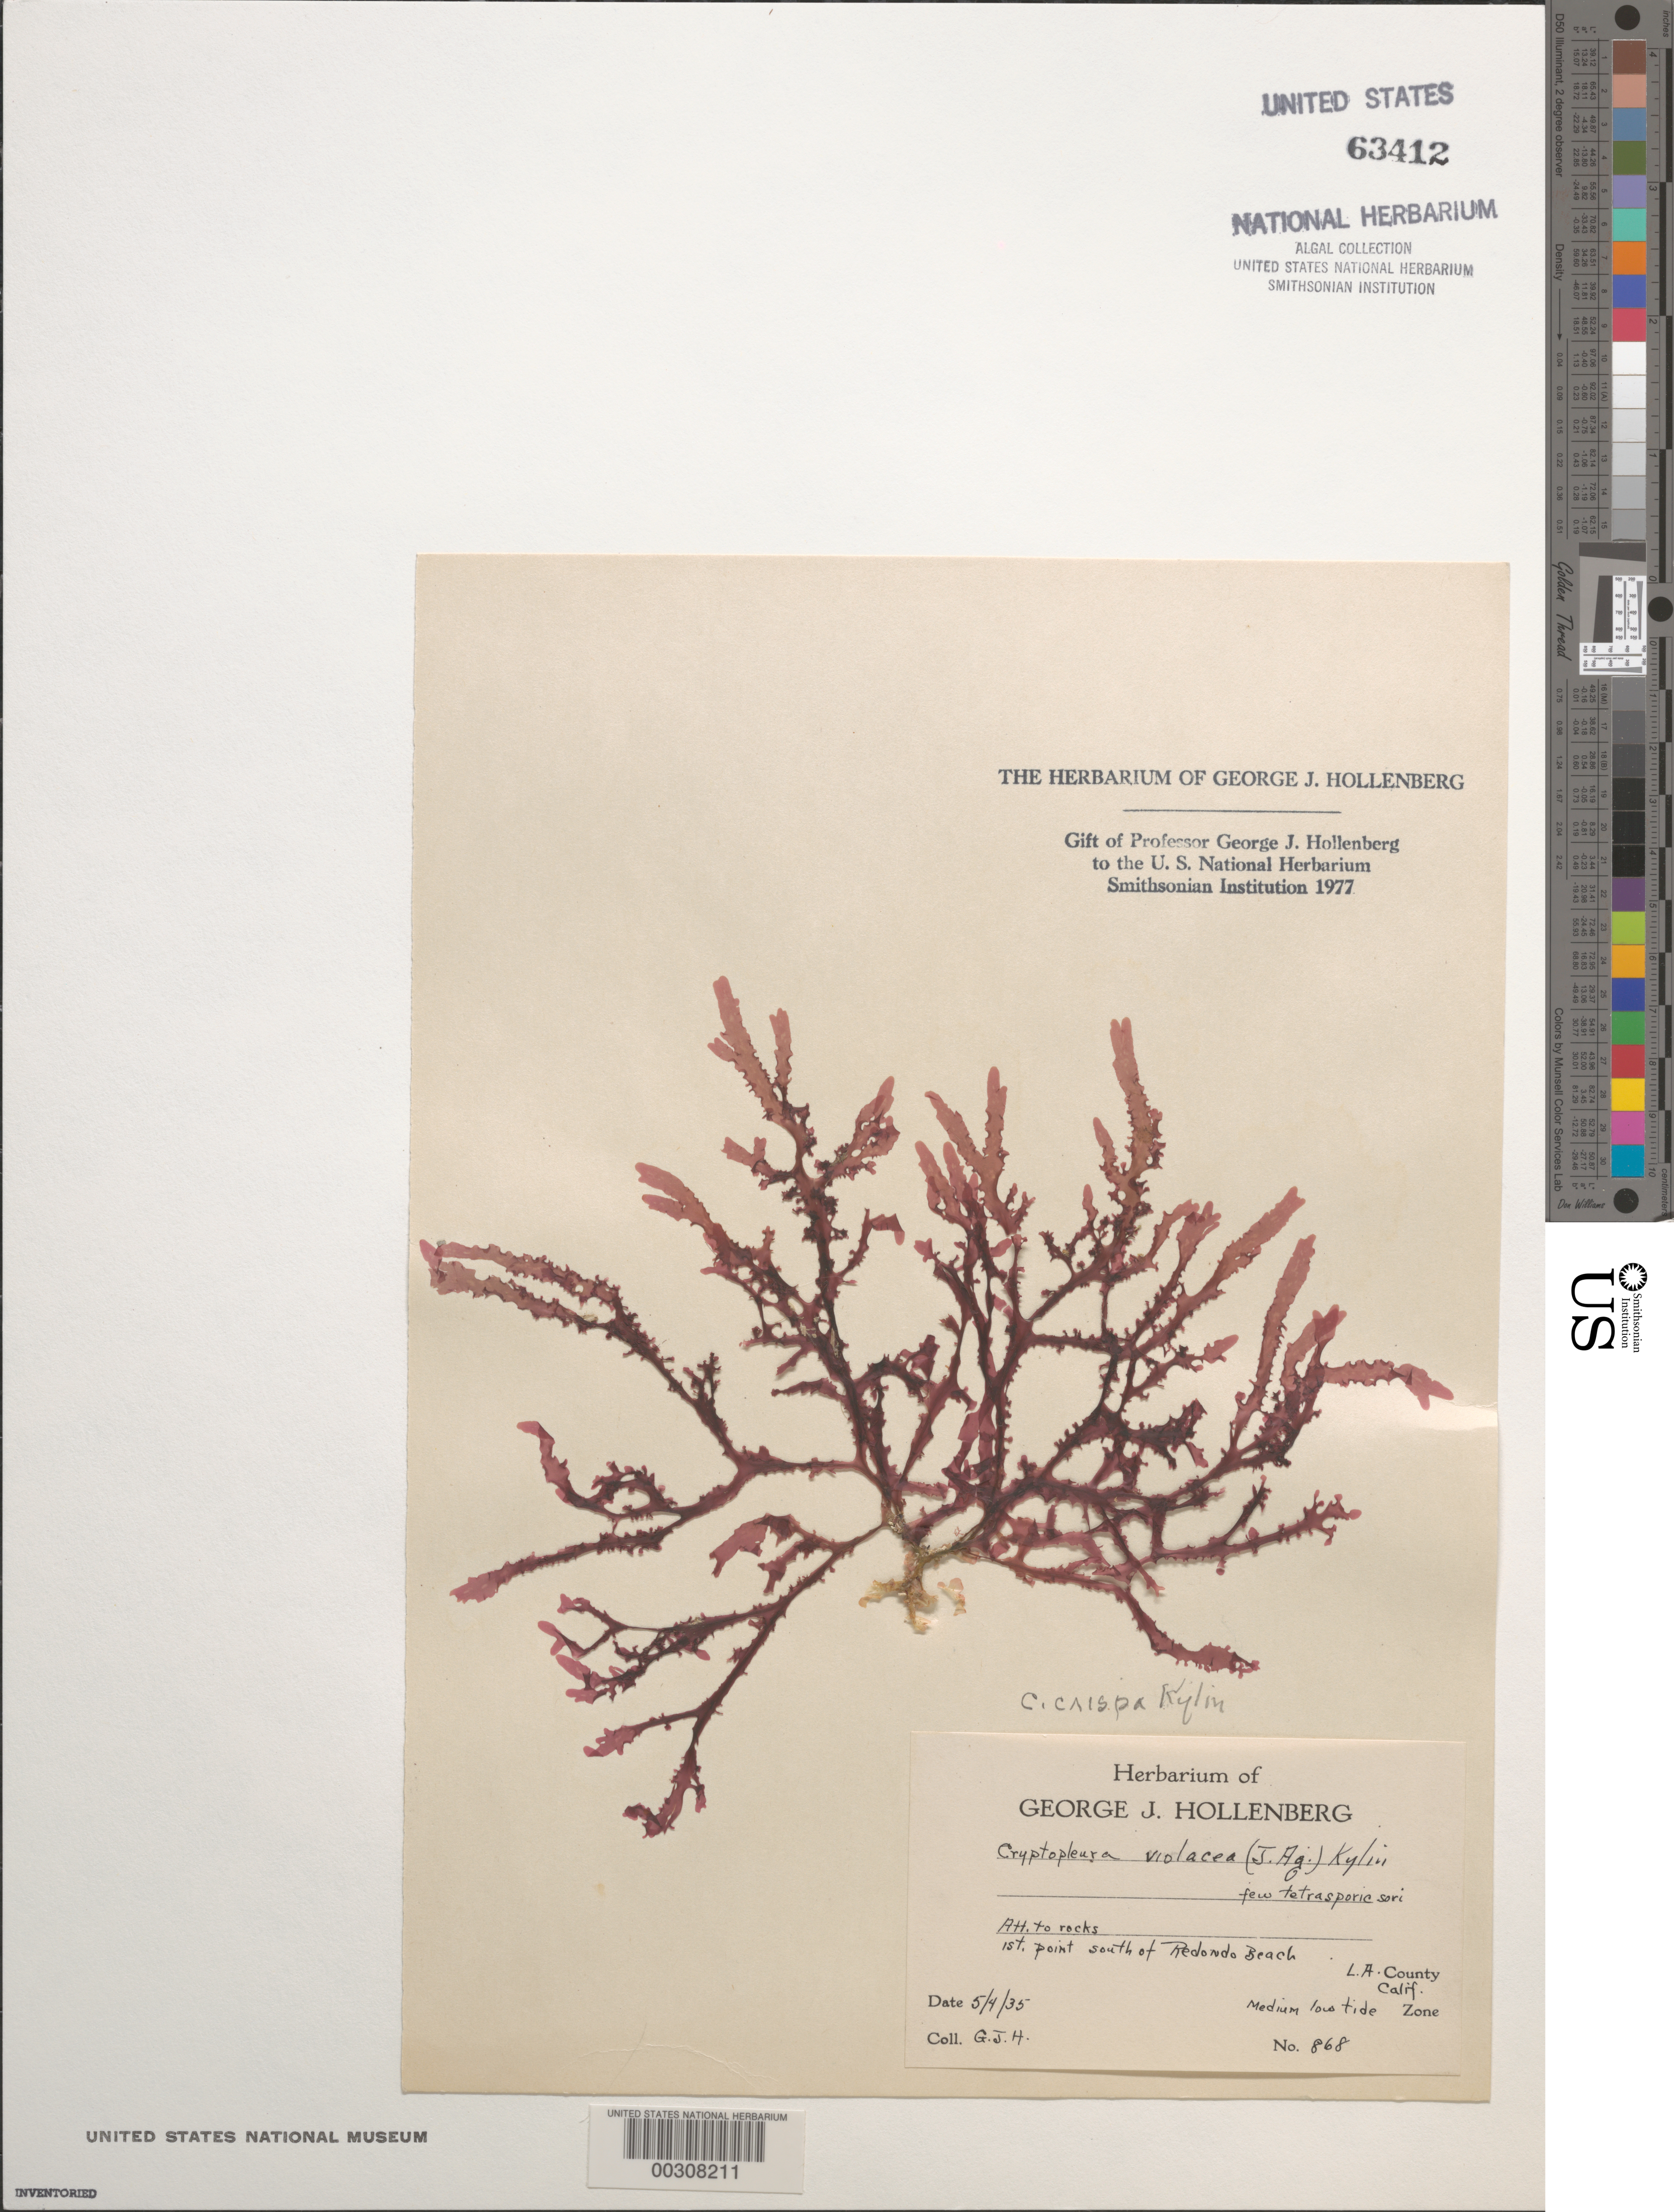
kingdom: Plantae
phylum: Rhodophyta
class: Florideophyceae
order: Ceramiales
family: Delesseriaceae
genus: Cryptopleura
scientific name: Cryptopleura crispa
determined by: Hollenberg, George J.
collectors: G. Hollenberg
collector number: GJH 868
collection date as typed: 04 May 1935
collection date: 1935-05-04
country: United States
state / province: California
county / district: Los Angeles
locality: First point south of Redondo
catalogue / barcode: US 63412